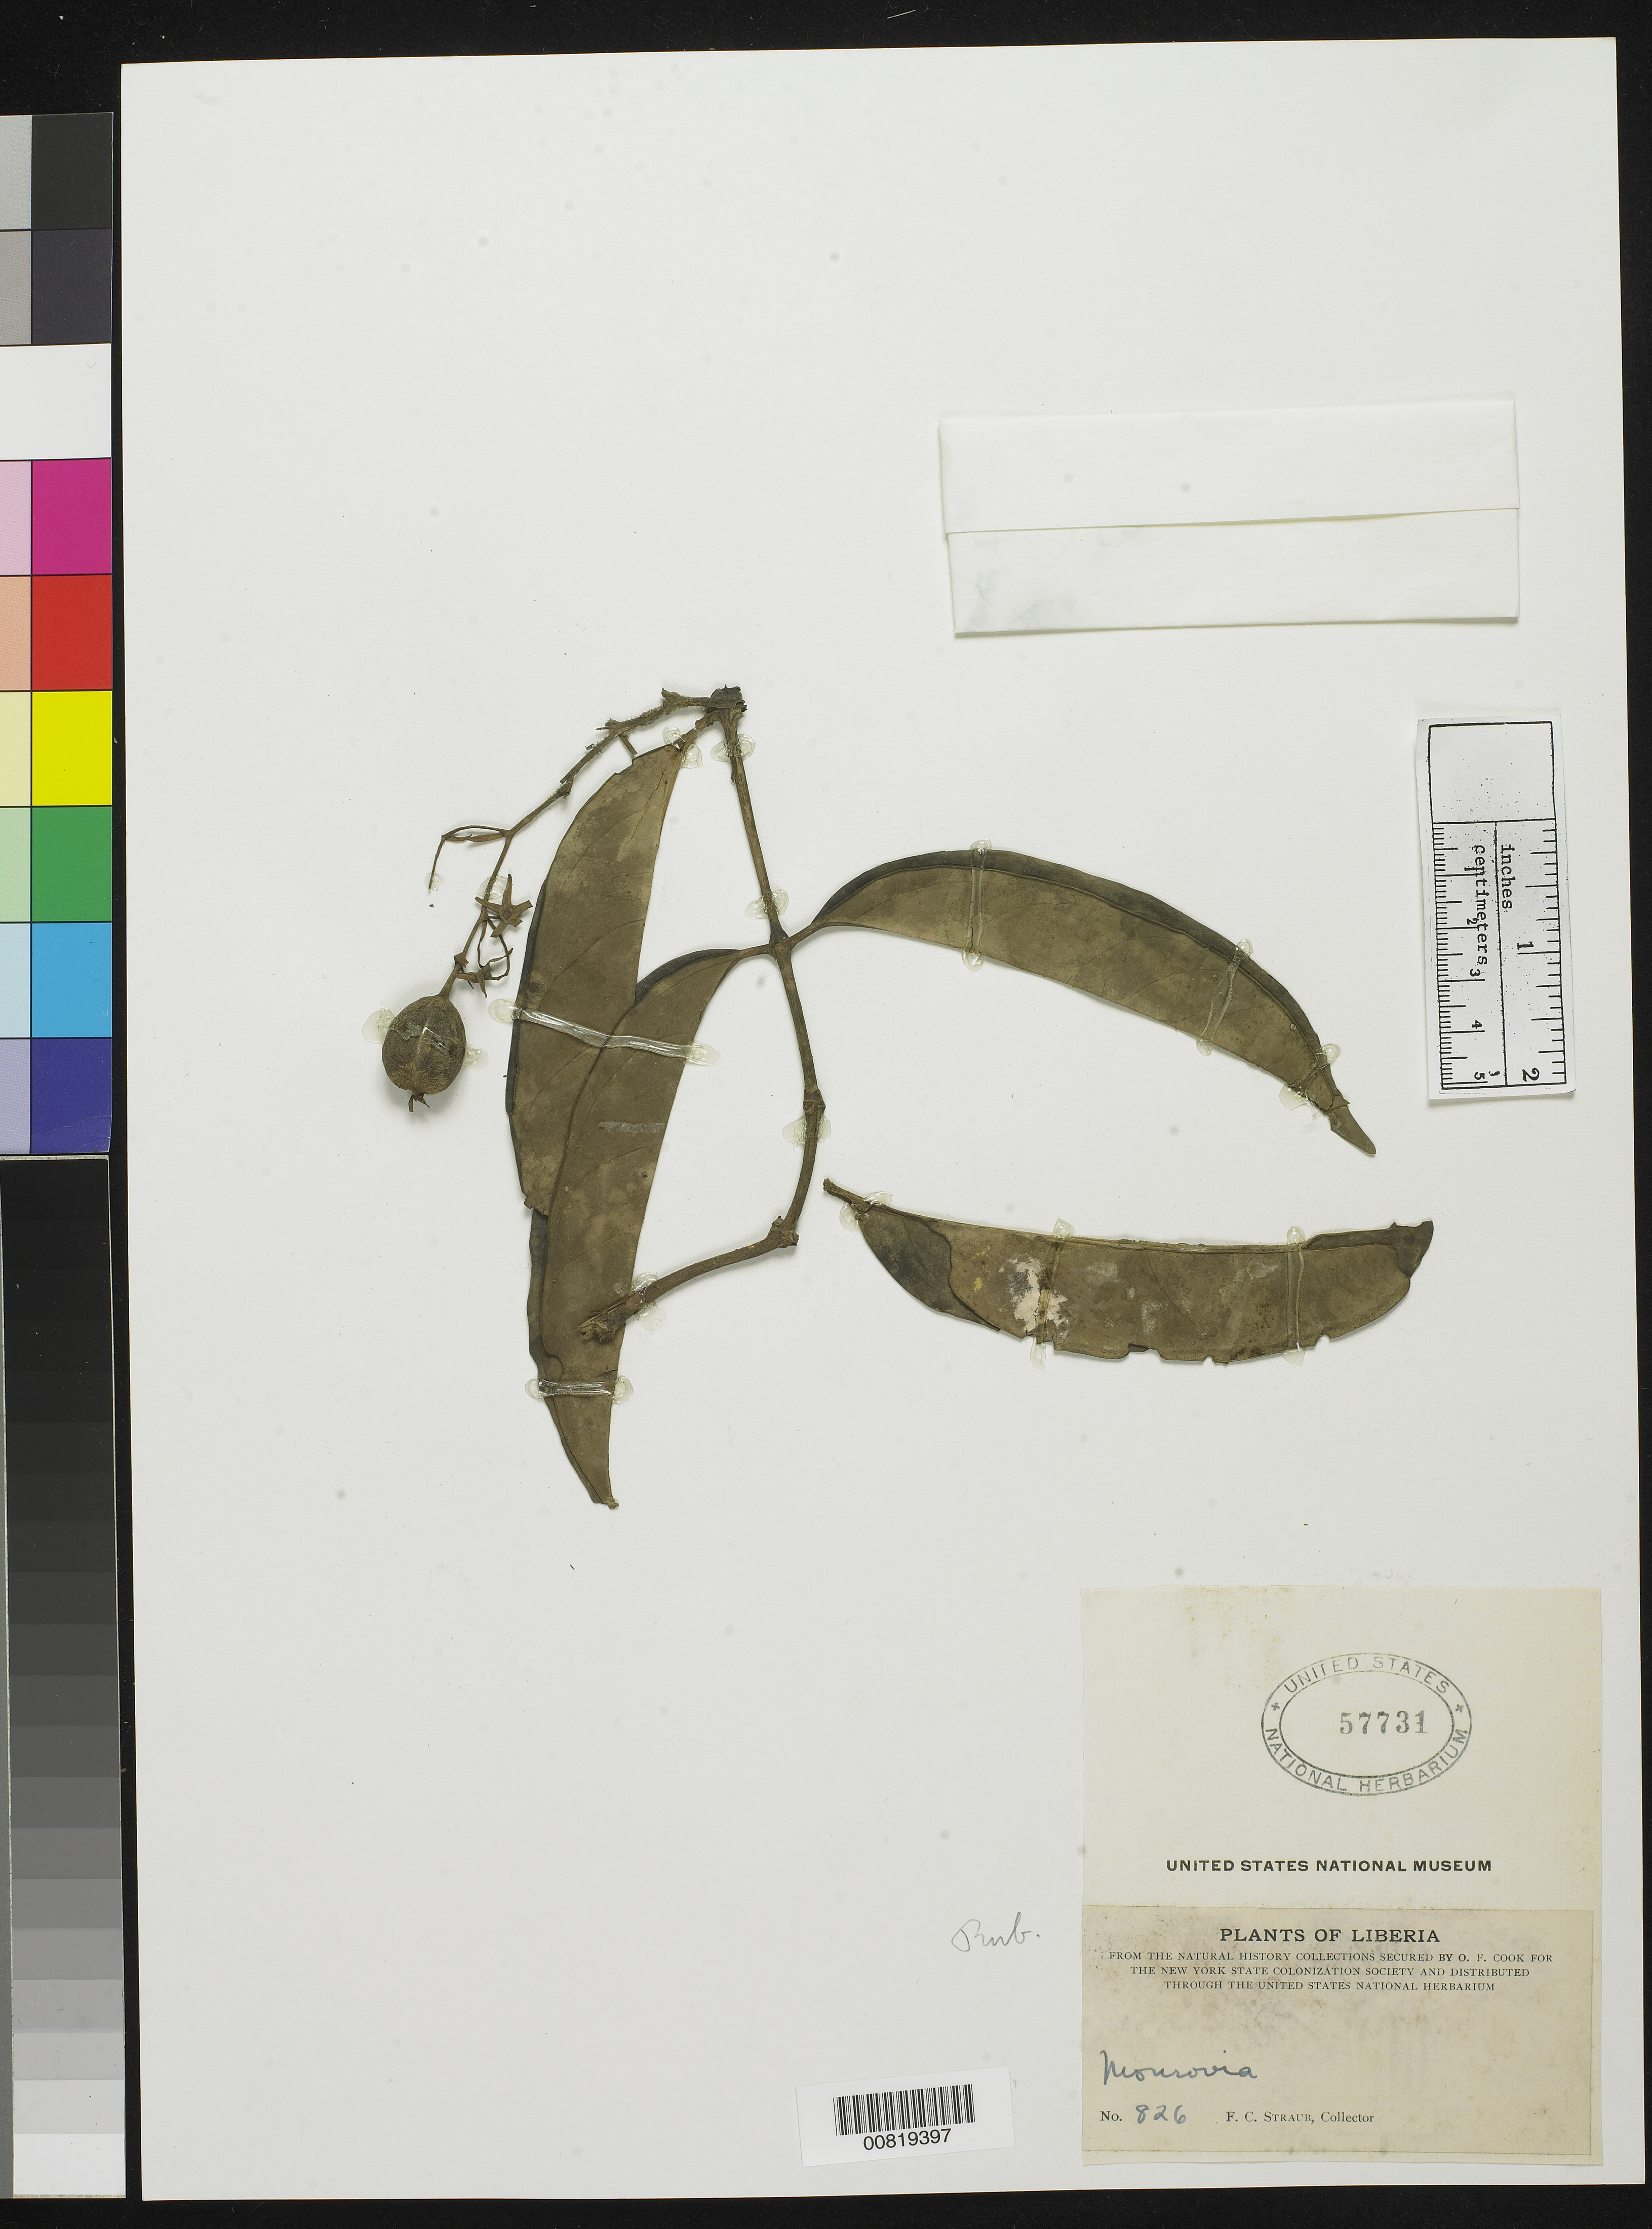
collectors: F. Straub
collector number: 826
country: Liberia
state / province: Montserrado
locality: Monrovia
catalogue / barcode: US 57731